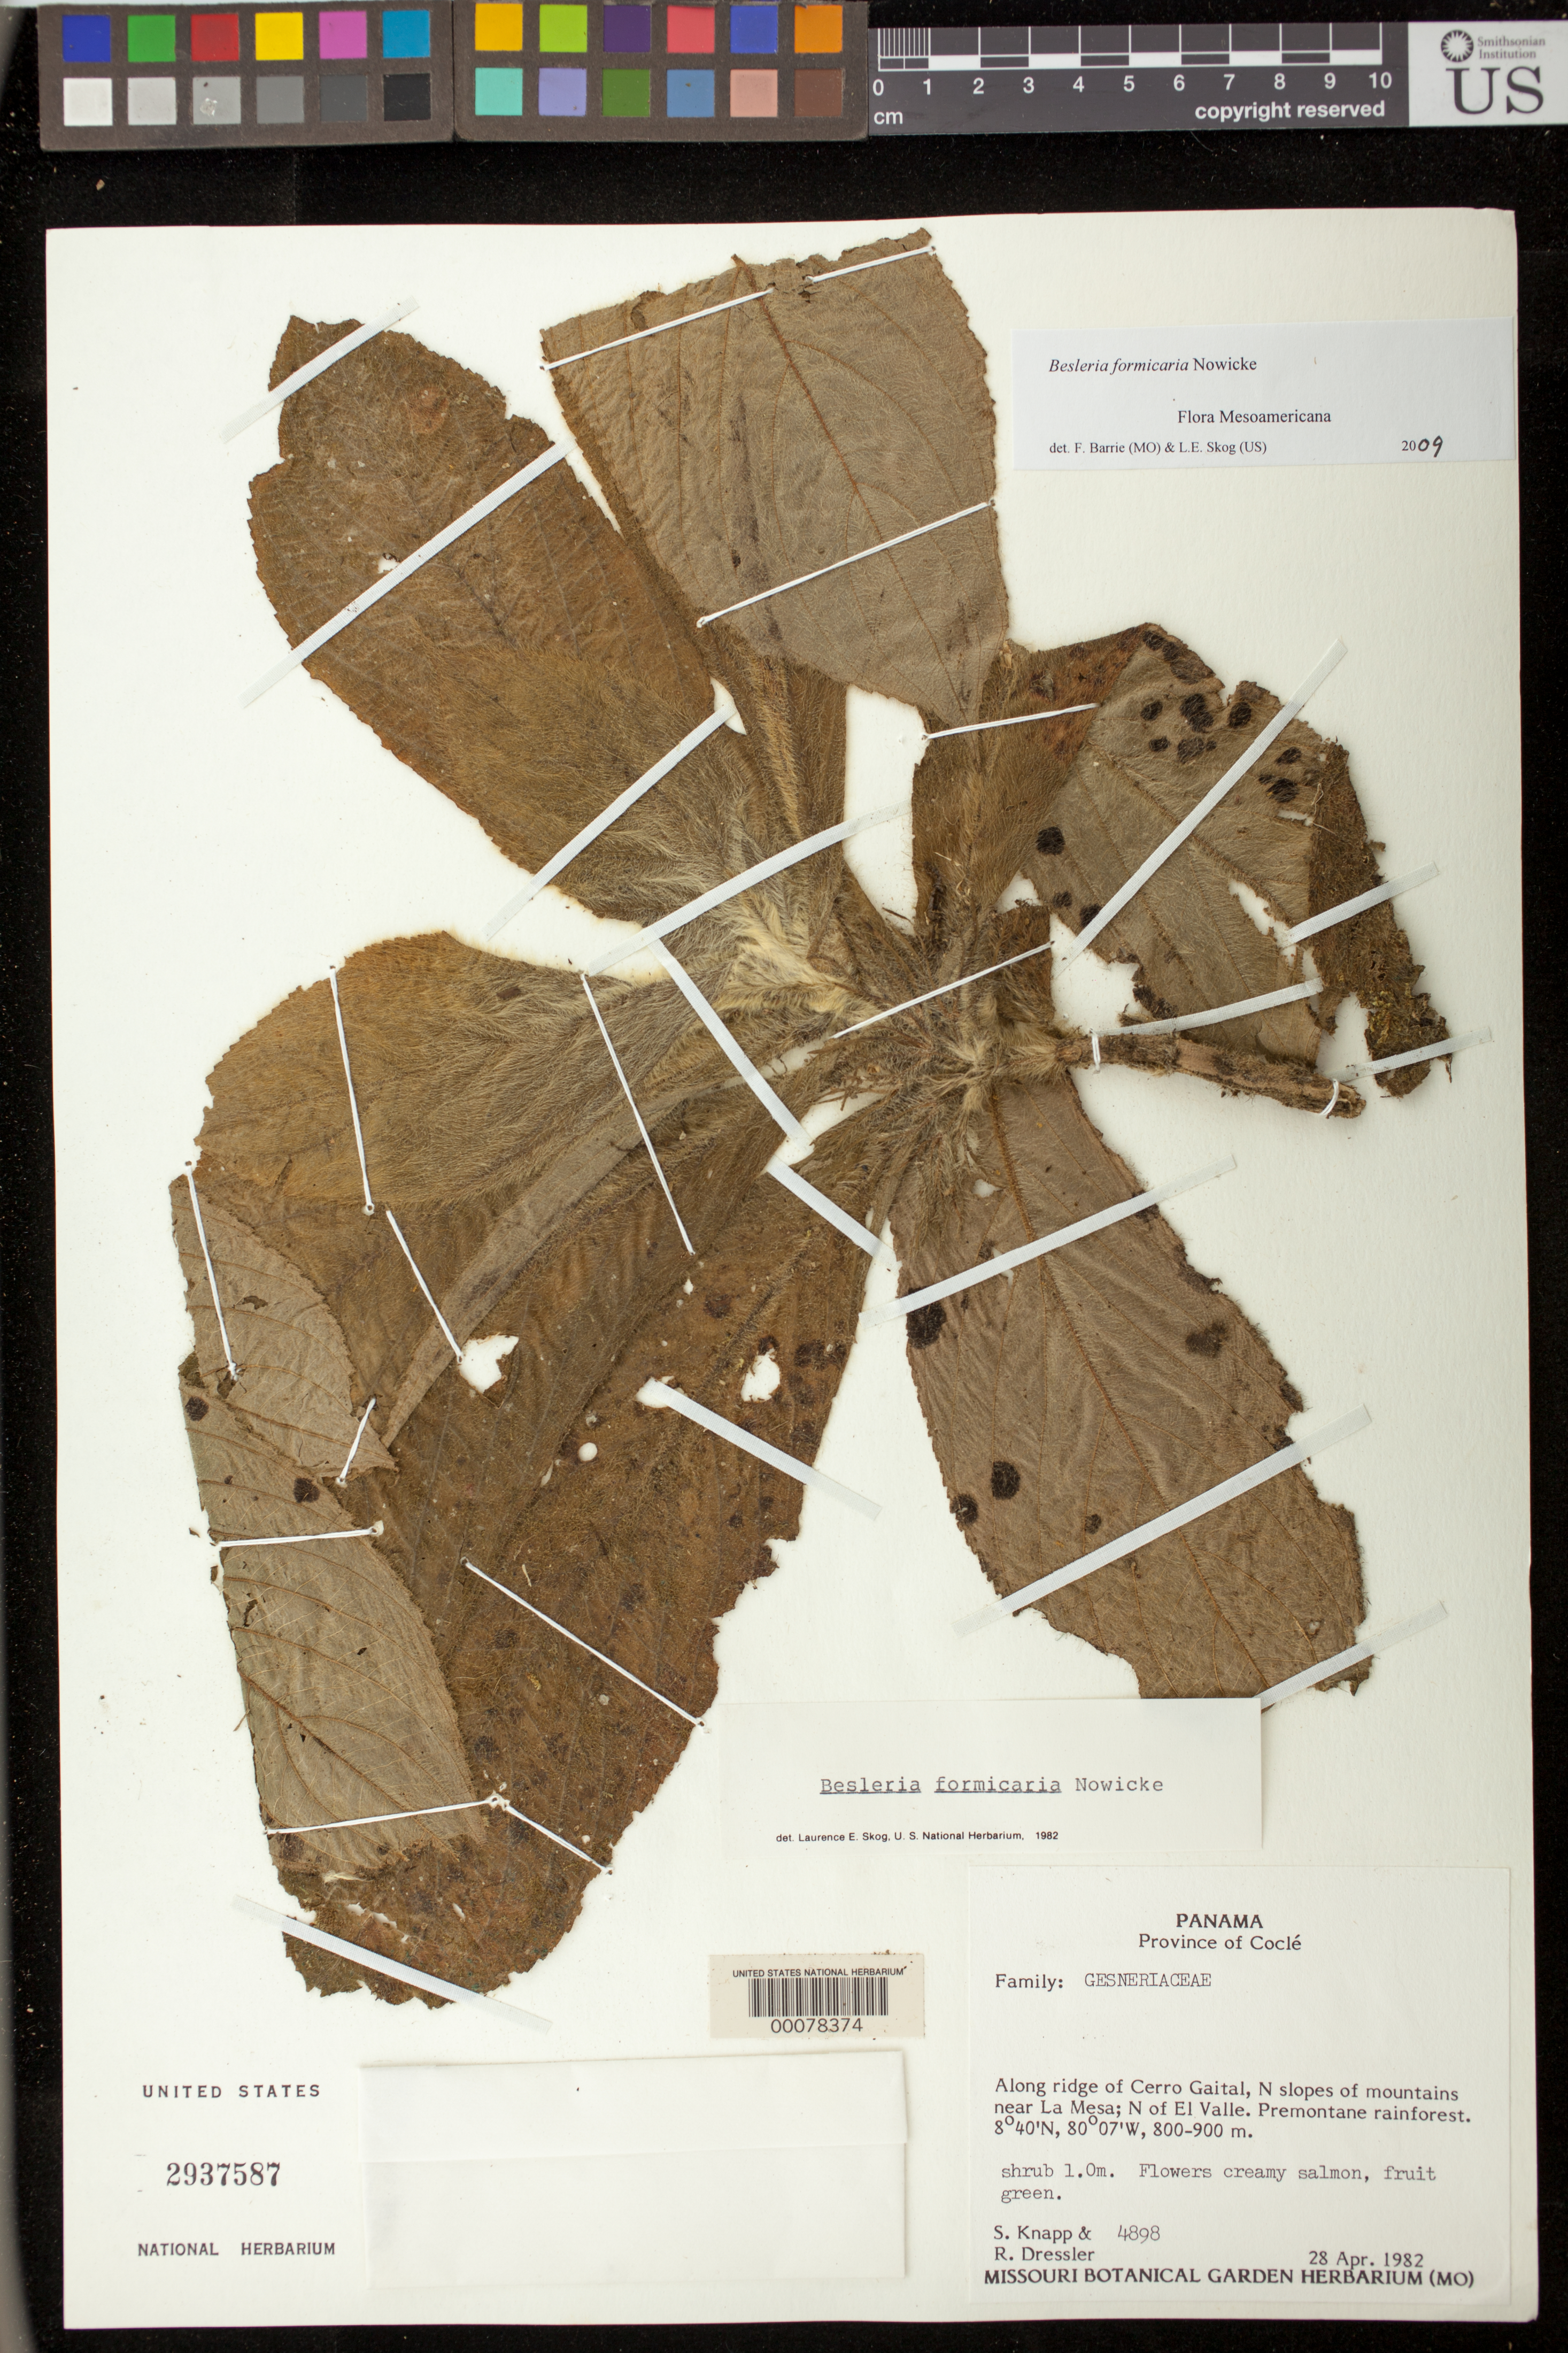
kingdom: Plantae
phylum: Tracheophyta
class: Magnoliopsida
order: Lamiales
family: Gesneriaceae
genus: Besleria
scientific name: Besleria formicaria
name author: Nowicke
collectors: S. Knapp & R. Dressler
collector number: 4898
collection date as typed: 28 Apr 1982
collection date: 1982-04-28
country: Panama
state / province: Coclé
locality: Along ridge of Cerro Gaital, N slopes of mountains near La Mesa, N of El Valle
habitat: Premontane rainforest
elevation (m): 800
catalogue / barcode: US 2937587